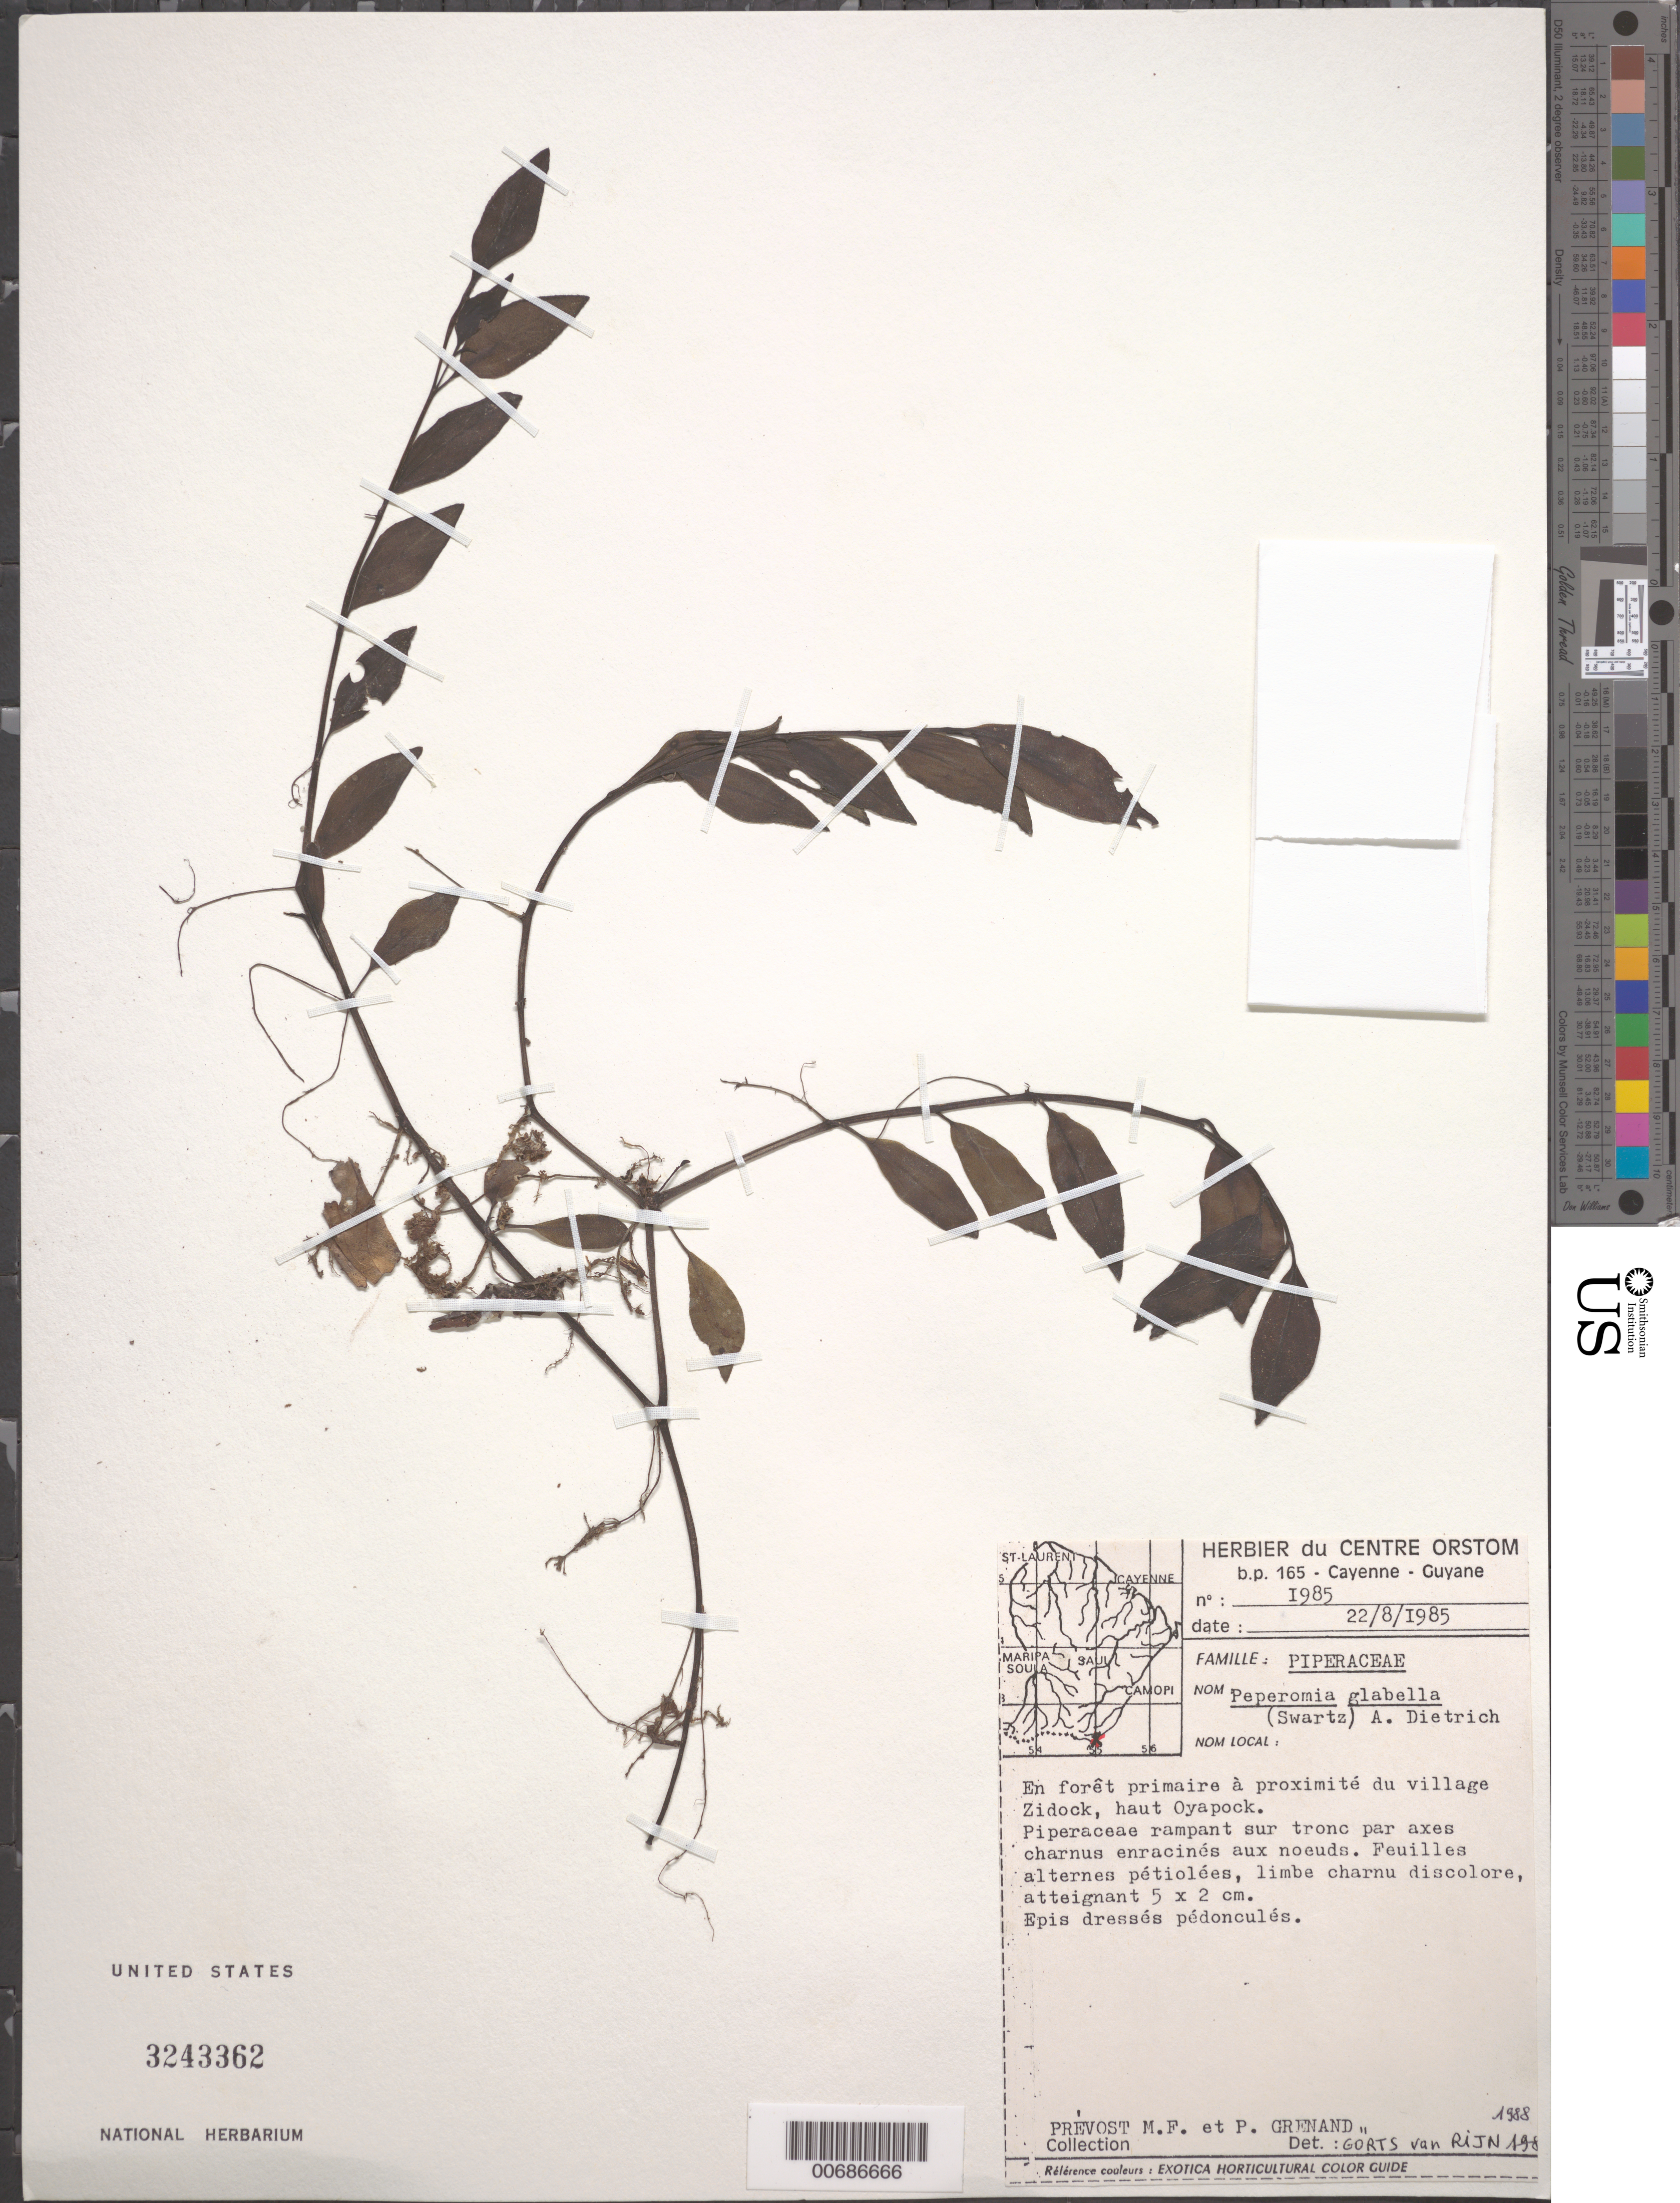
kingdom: Plantae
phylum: Tracheophyta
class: Magnoliopsida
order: Piperales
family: Piperaceae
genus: Peperomia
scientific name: Peperomia glabella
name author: (Sw.) A. Dietr.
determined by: Görts-van Rijn, A. R. A.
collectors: M.-F. Prévost & P. Grenand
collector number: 1985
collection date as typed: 22-Aug-85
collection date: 1985-08-22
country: French Guiana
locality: Trois Sauts (Haut Oyapock), Zidockville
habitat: Forest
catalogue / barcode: US 3243362